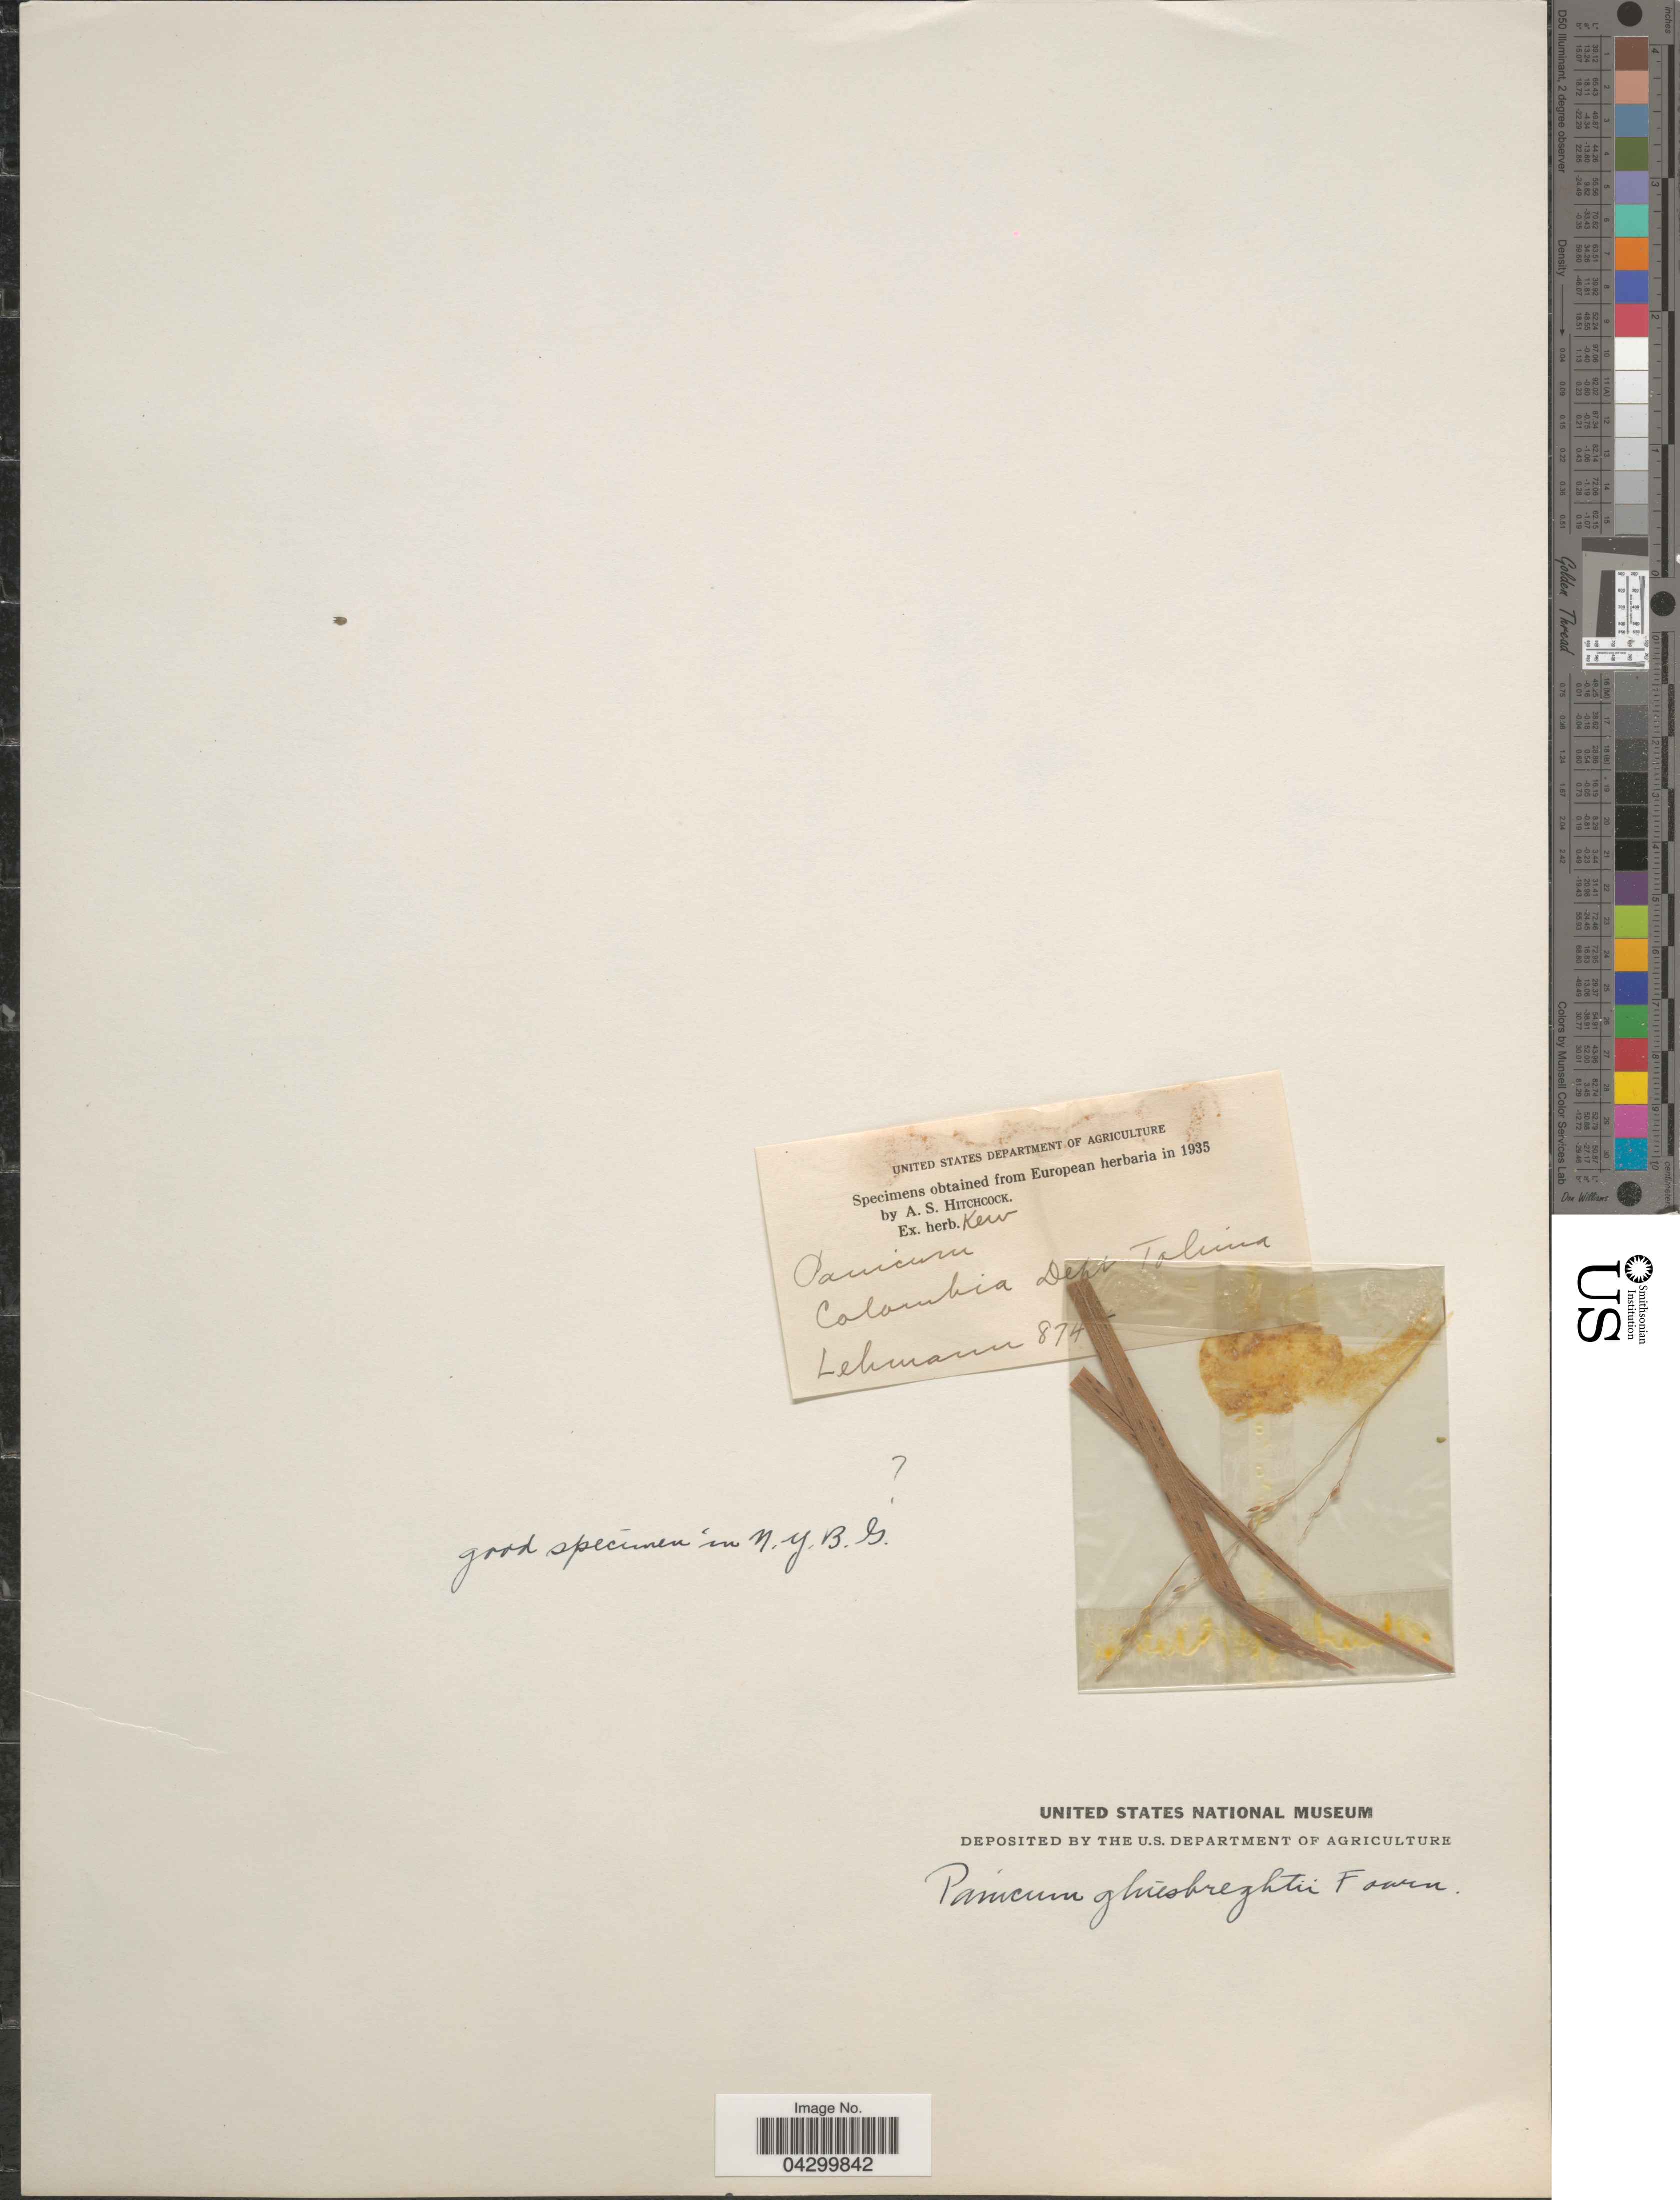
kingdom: Plantae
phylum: Tracheophyta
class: Liliopsida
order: Poales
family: Poaceae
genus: Panicum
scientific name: Panicum ghiesbreghtii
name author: E. Fourn.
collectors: -. Lehmann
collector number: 874!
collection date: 1935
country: Colombia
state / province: Tolima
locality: Dept Tolima.